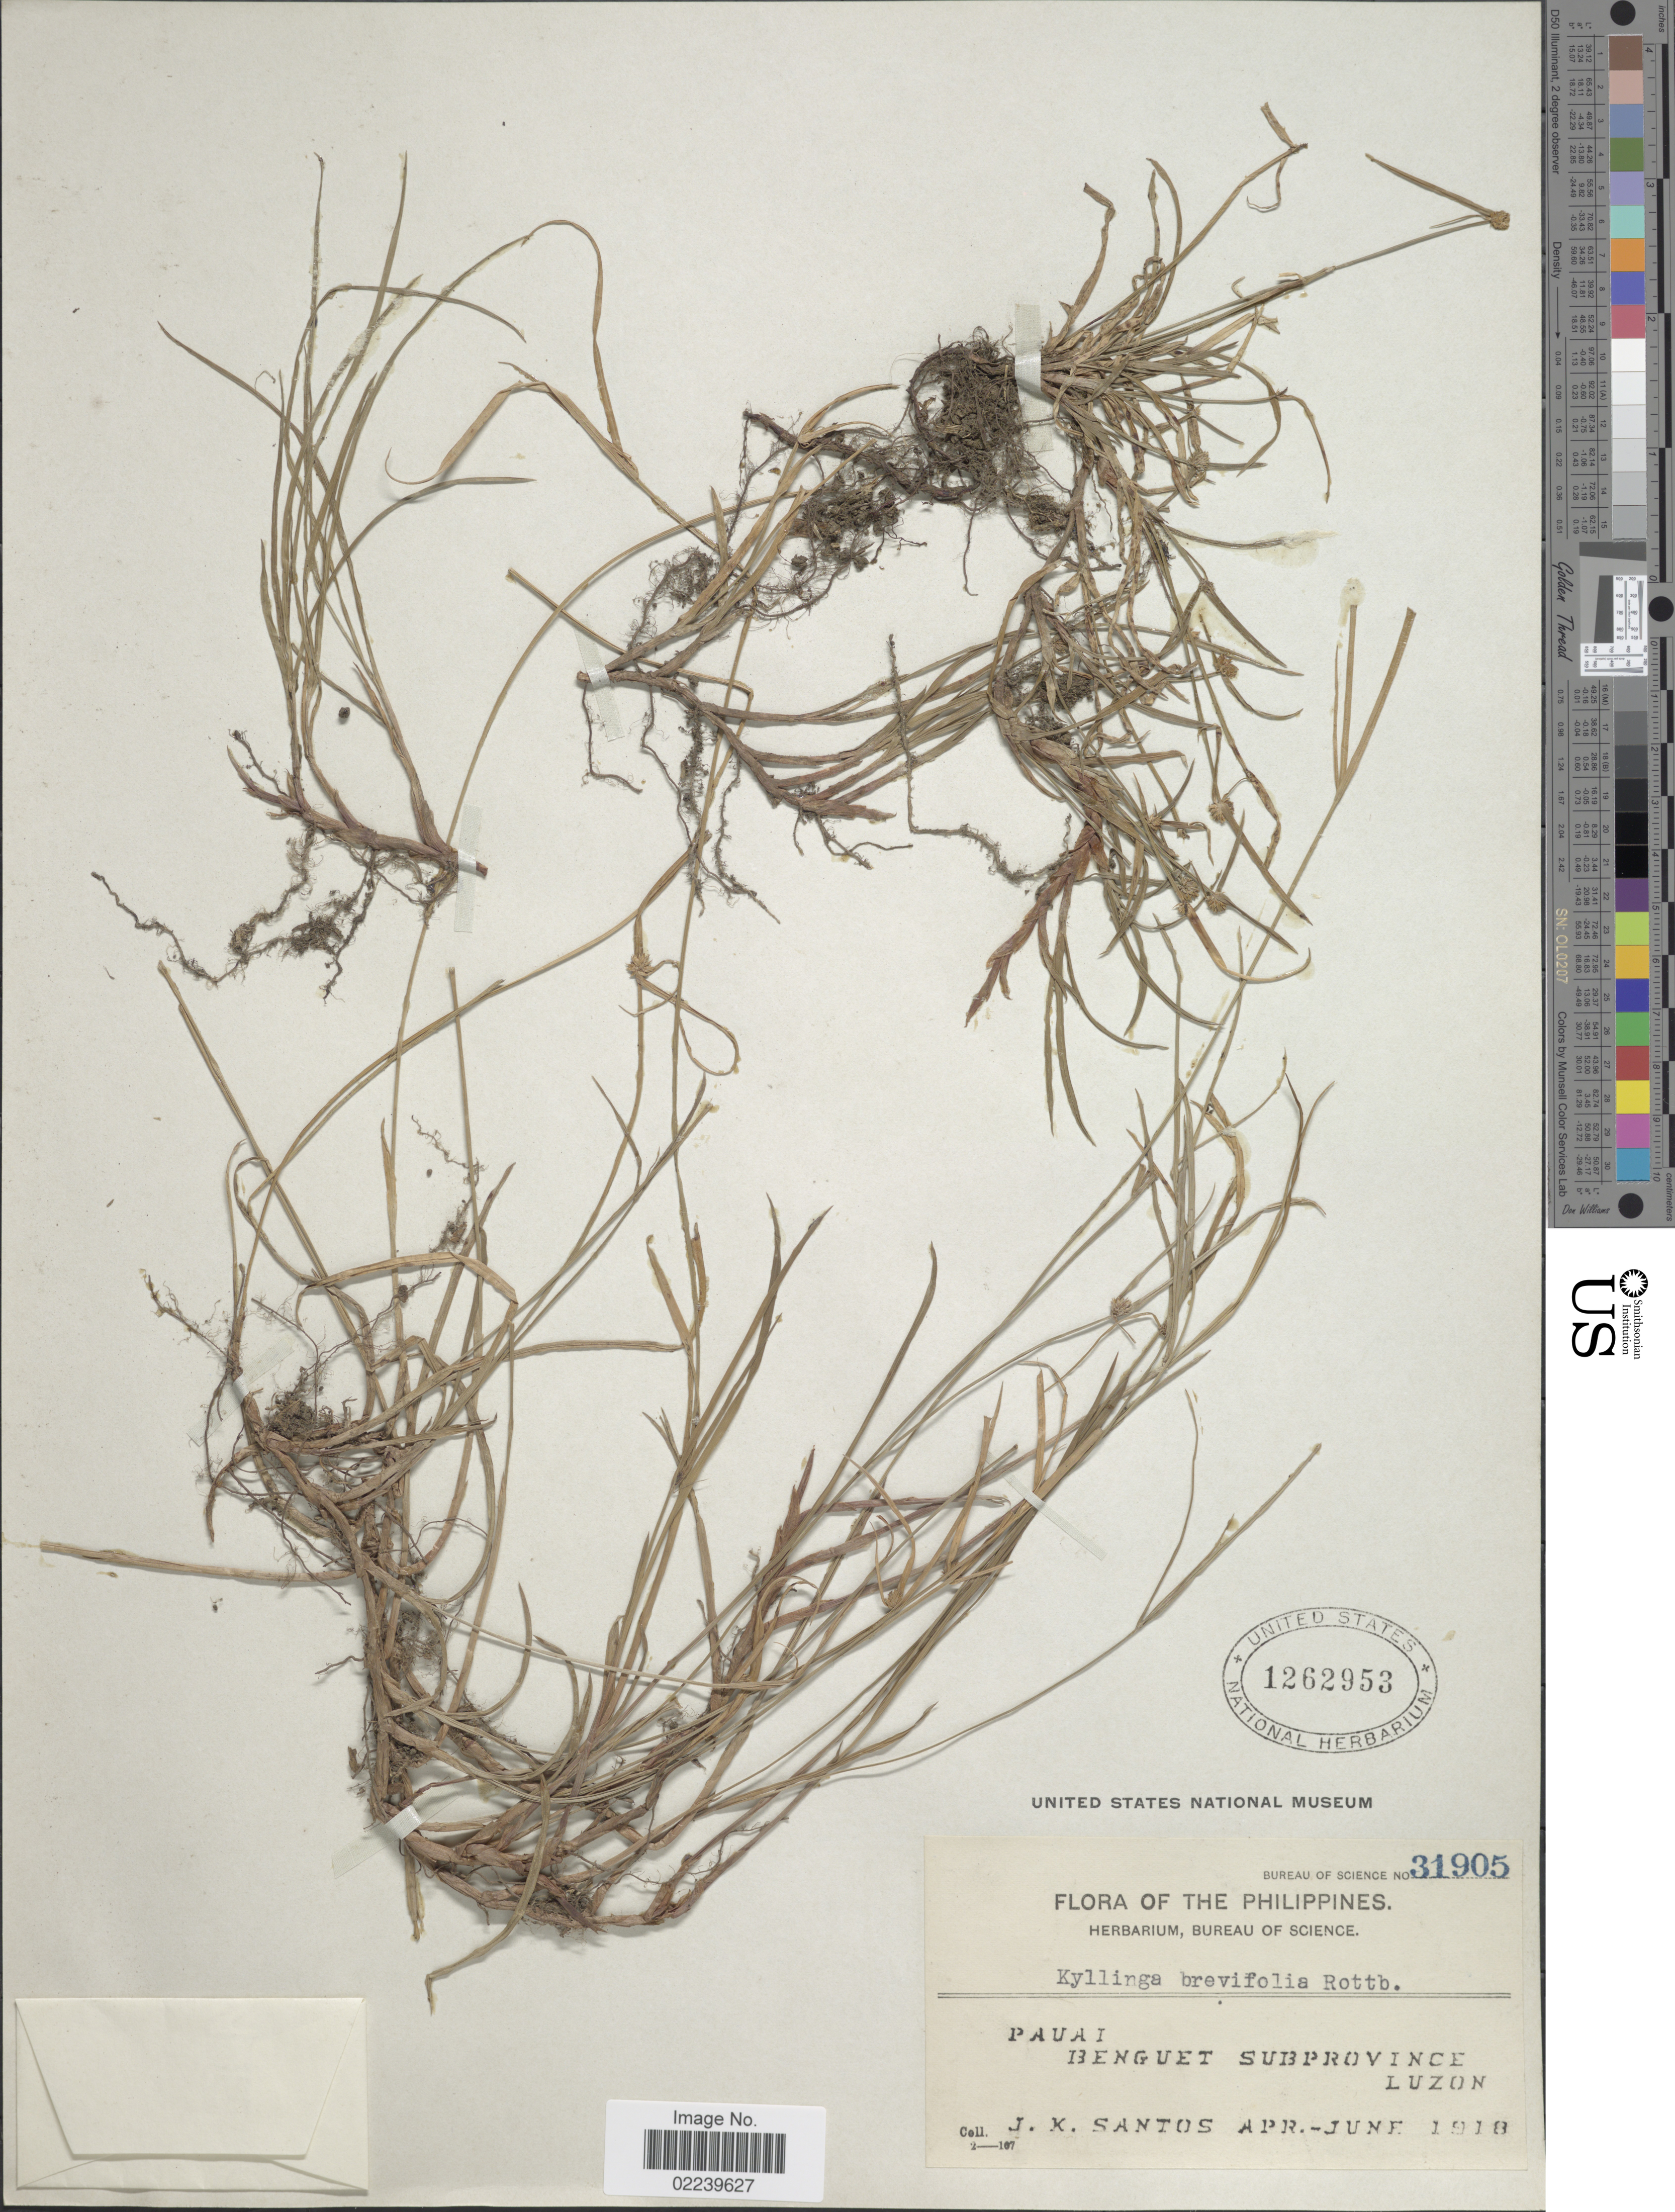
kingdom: Plantae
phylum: Tracheophyta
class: Liliopsida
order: Poales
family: Cyperaceae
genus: Cyperus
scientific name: Cyperus brevifolius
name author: (Rottb.) Hassk.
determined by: Strong, M. T., (US), Smithsonian Institution - National Museum of Natural History (UNITED STATES)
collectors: J. K. Santos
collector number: Bureau of Science 31905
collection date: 1918-04/1918-06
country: Philippines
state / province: Cordillera (Administrative Region)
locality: Pauai Benguet Subprovince Luzon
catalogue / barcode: US 1262953